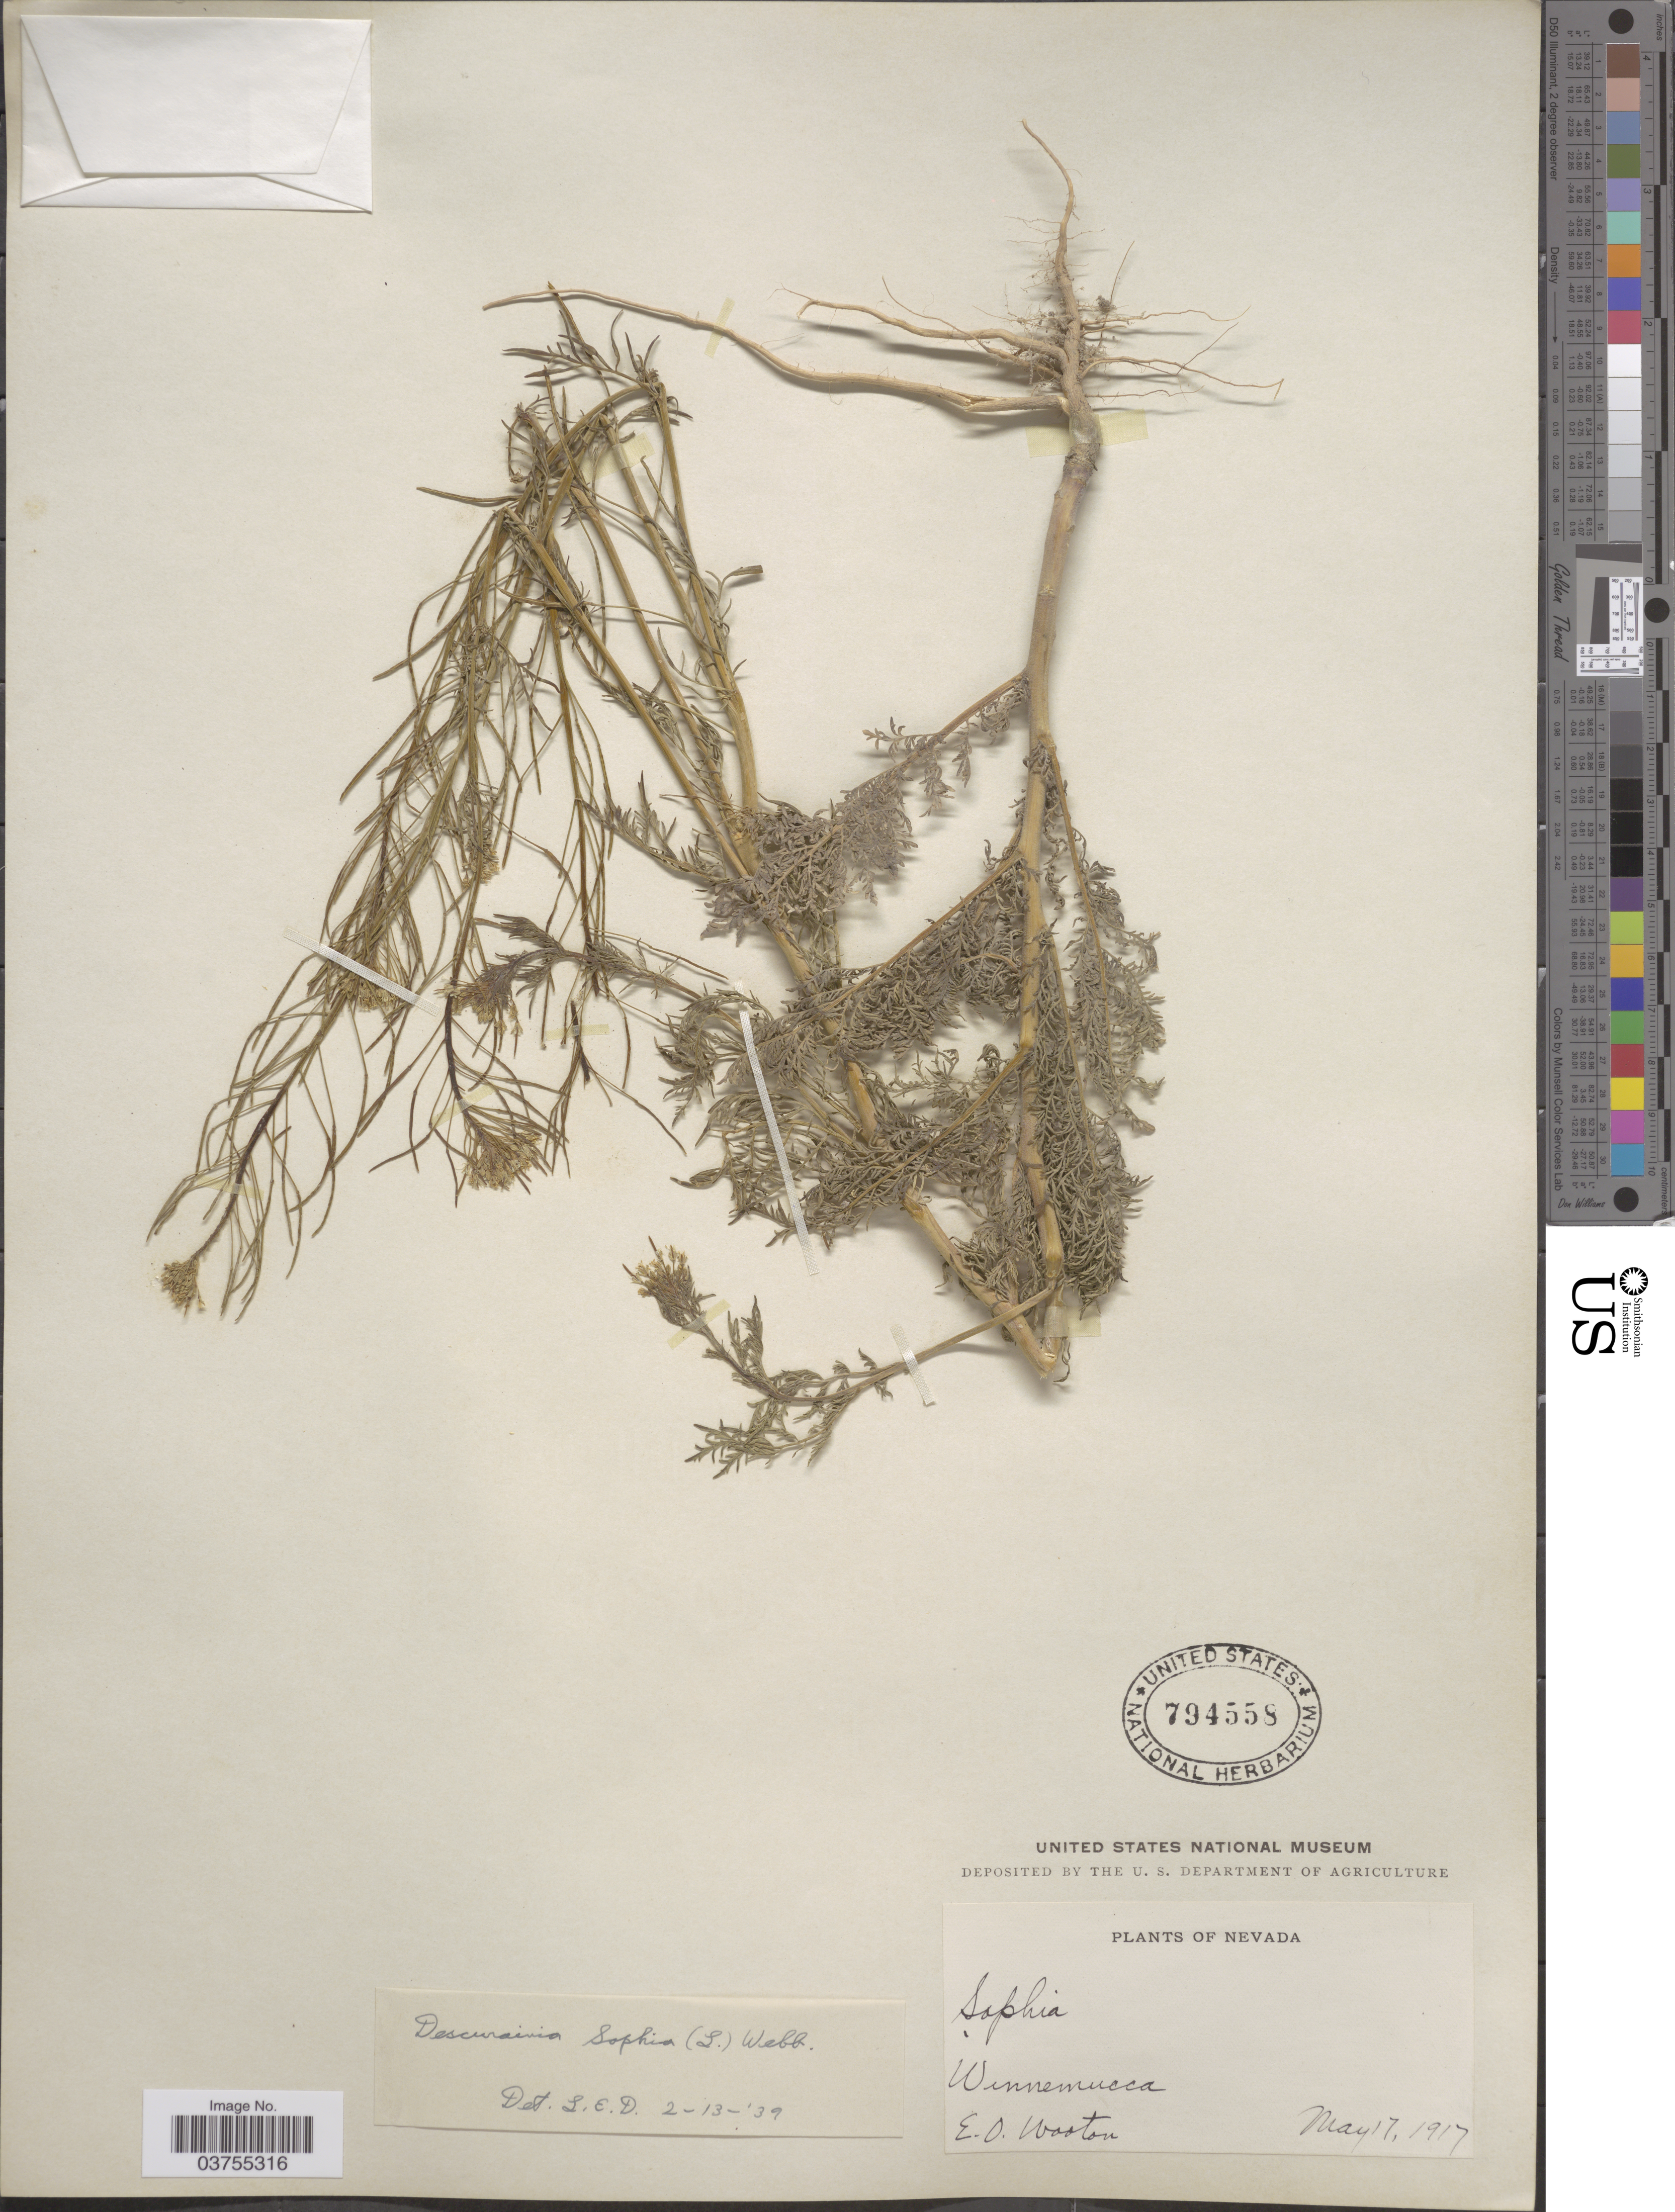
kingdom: Plantae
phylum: Tracheophyta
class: Magnoliopsida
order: Brassicales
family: Brassicaceae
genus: Descurainia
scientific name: Descurainia sophia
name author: (L.) Webb ex Prantl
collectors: E. O. Wooton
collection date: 1917-05-17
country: United States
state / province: Nevada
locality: Winnemucca.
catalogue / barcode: US 794558